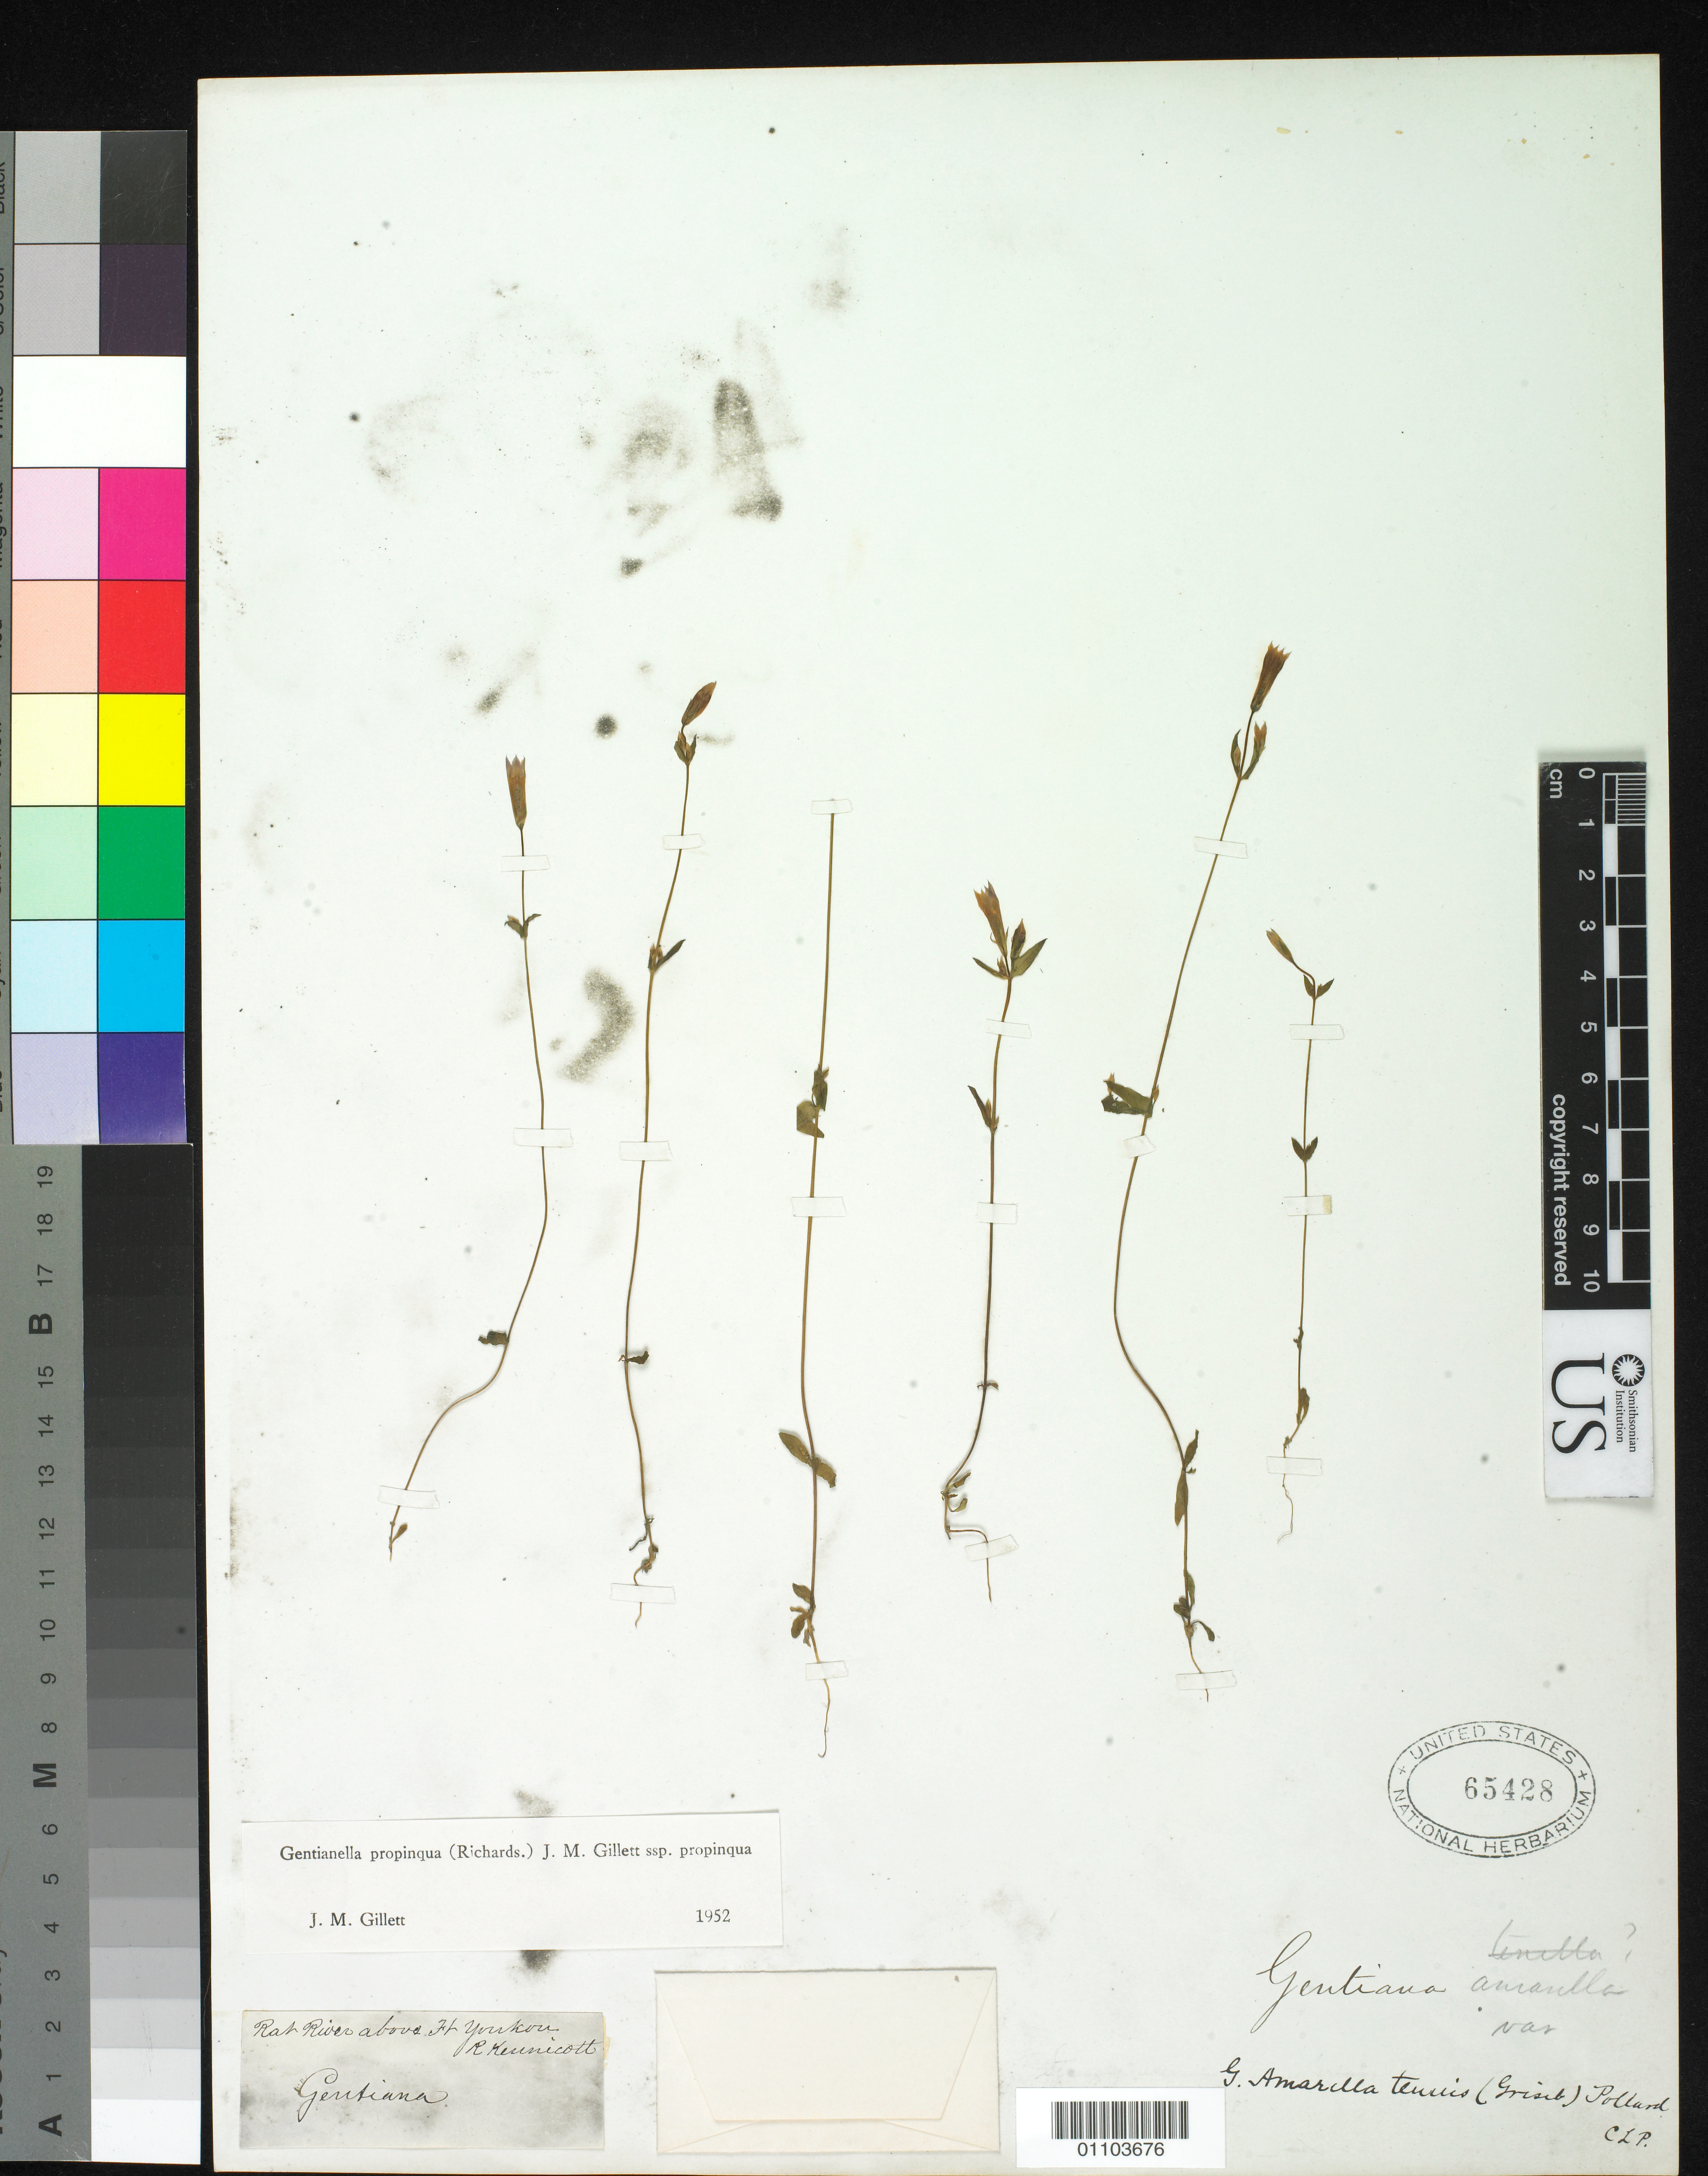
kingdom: Plantae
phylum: Tracheophyta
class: Magnoliopsida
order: Gentianales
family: Gentianaceae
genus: Gentianella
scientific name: Gentianella propinqua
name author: (Richardson) J.M. Gillett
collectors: R. Kennicott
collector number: .s.n.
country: United States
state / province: Alaska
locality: Rat River above Ft. Youkers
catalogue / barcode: US 65428